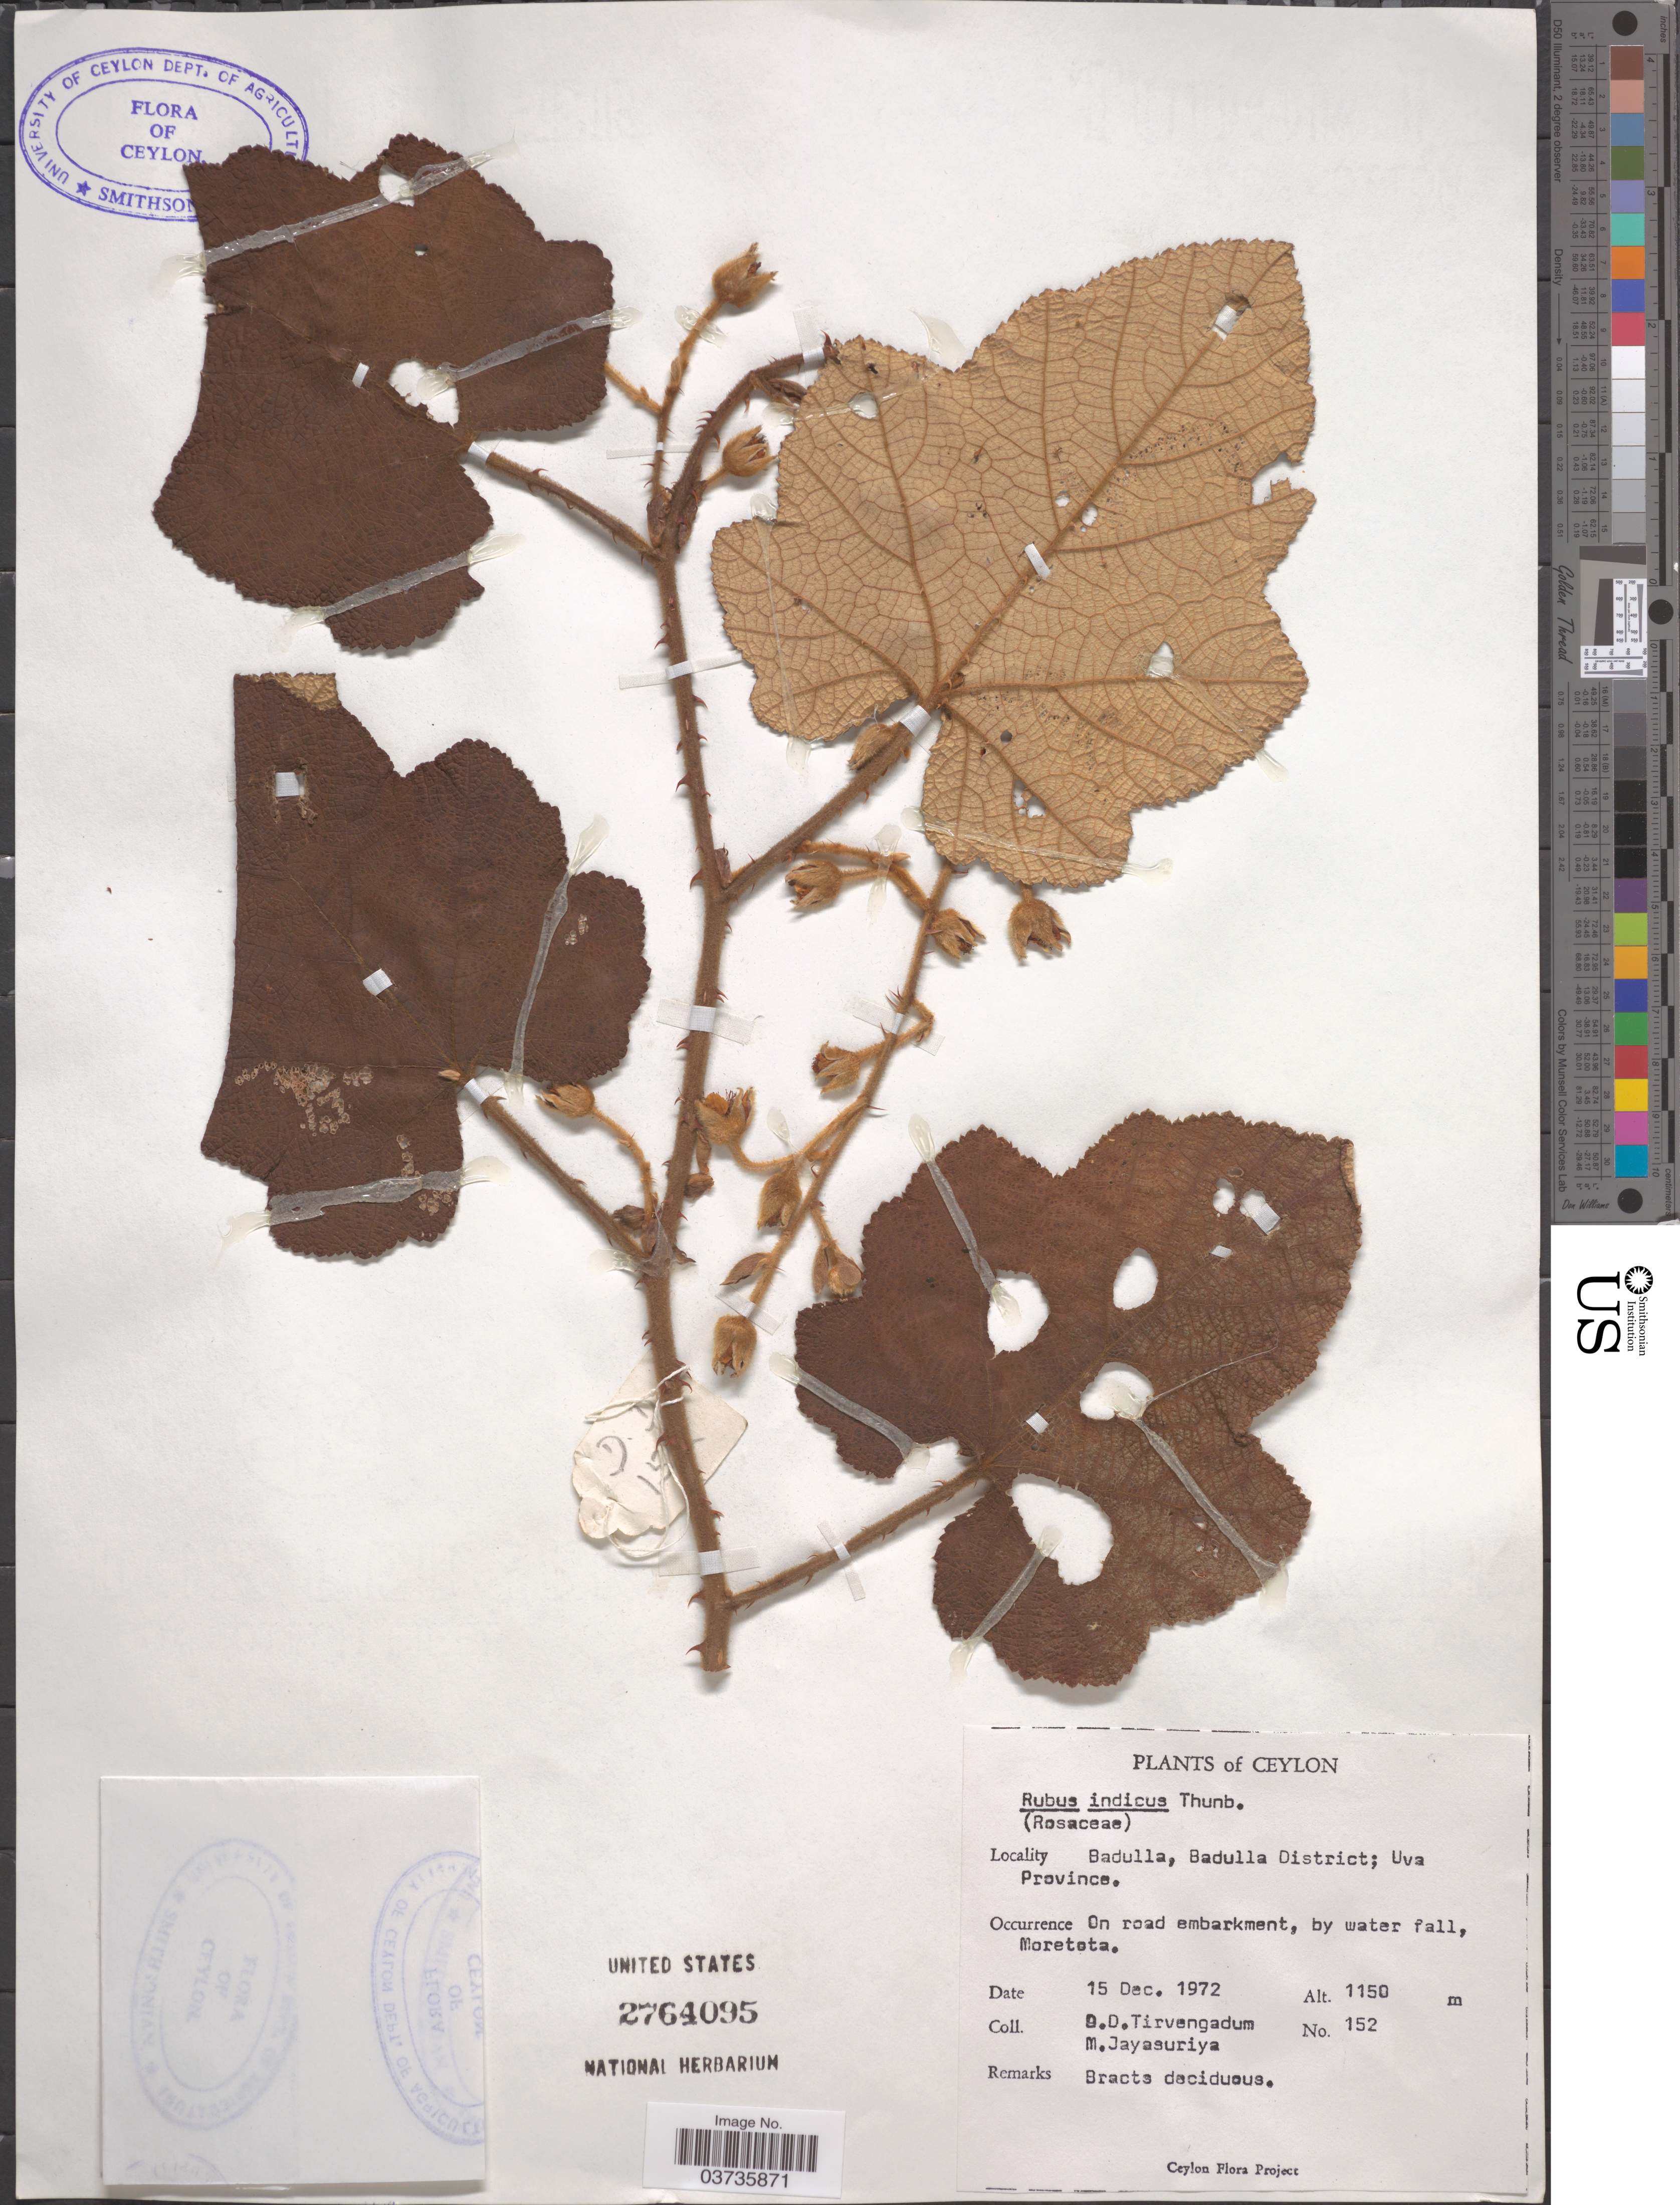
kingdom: Plantae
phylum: Tracheophyta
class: Magnoliopsida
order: Rosales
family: Rosaceae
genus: Rubus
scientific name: Rubus indicus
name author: Lesch. ex Ser.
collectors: D. Tirvengadum & M. Jayasuriya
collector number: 152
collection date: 1972-12-15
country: Sri Lanka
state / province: Uva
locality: Ceylon. Badulla, Badulla District. By waterfall, Moretota.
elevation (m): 1150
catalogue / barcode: US 2764095